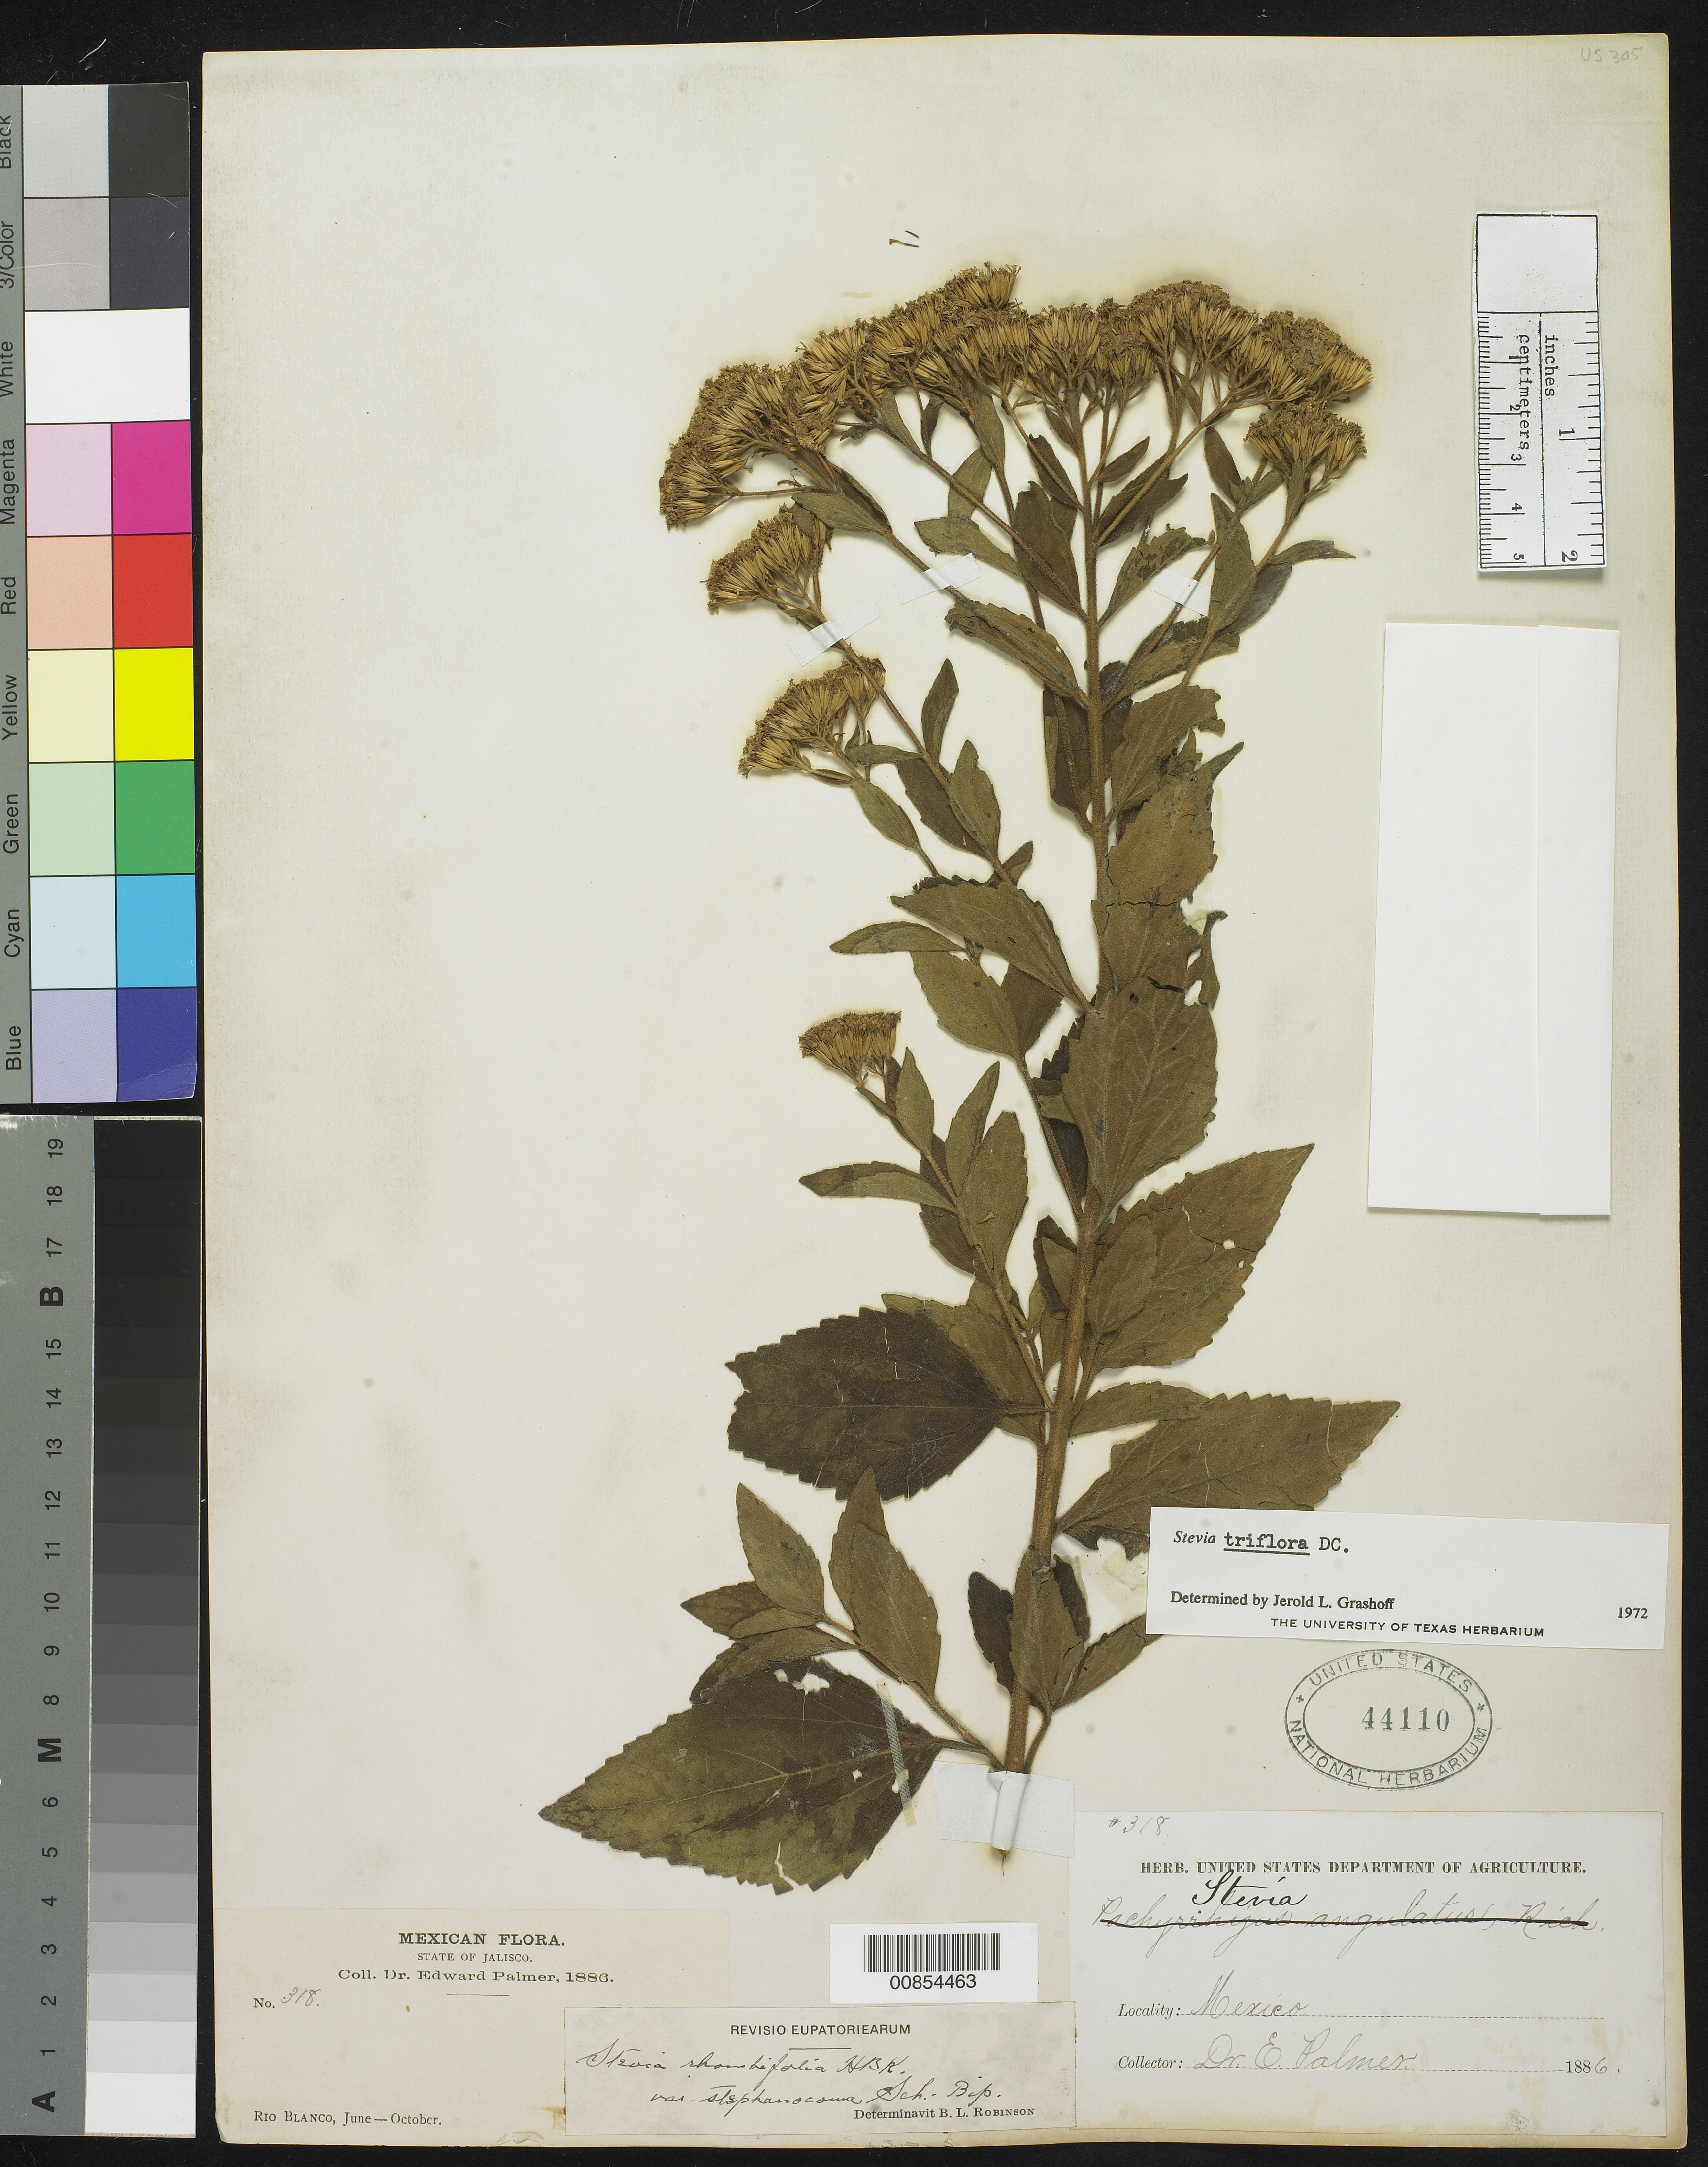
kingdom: Plantae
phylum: Tracheophyta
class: Magnoliopsida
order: Asterales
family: Asteraceae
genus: Stevia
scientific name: Stevia triflora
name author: DC.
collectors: E. Palmer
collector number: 318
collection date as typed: Jun 1886 to -- Oct 1886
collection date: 1886-06/1886-10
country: Mexico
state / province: Jalisco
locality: Rio Blanco, Jalisco.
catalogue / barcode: US 44110